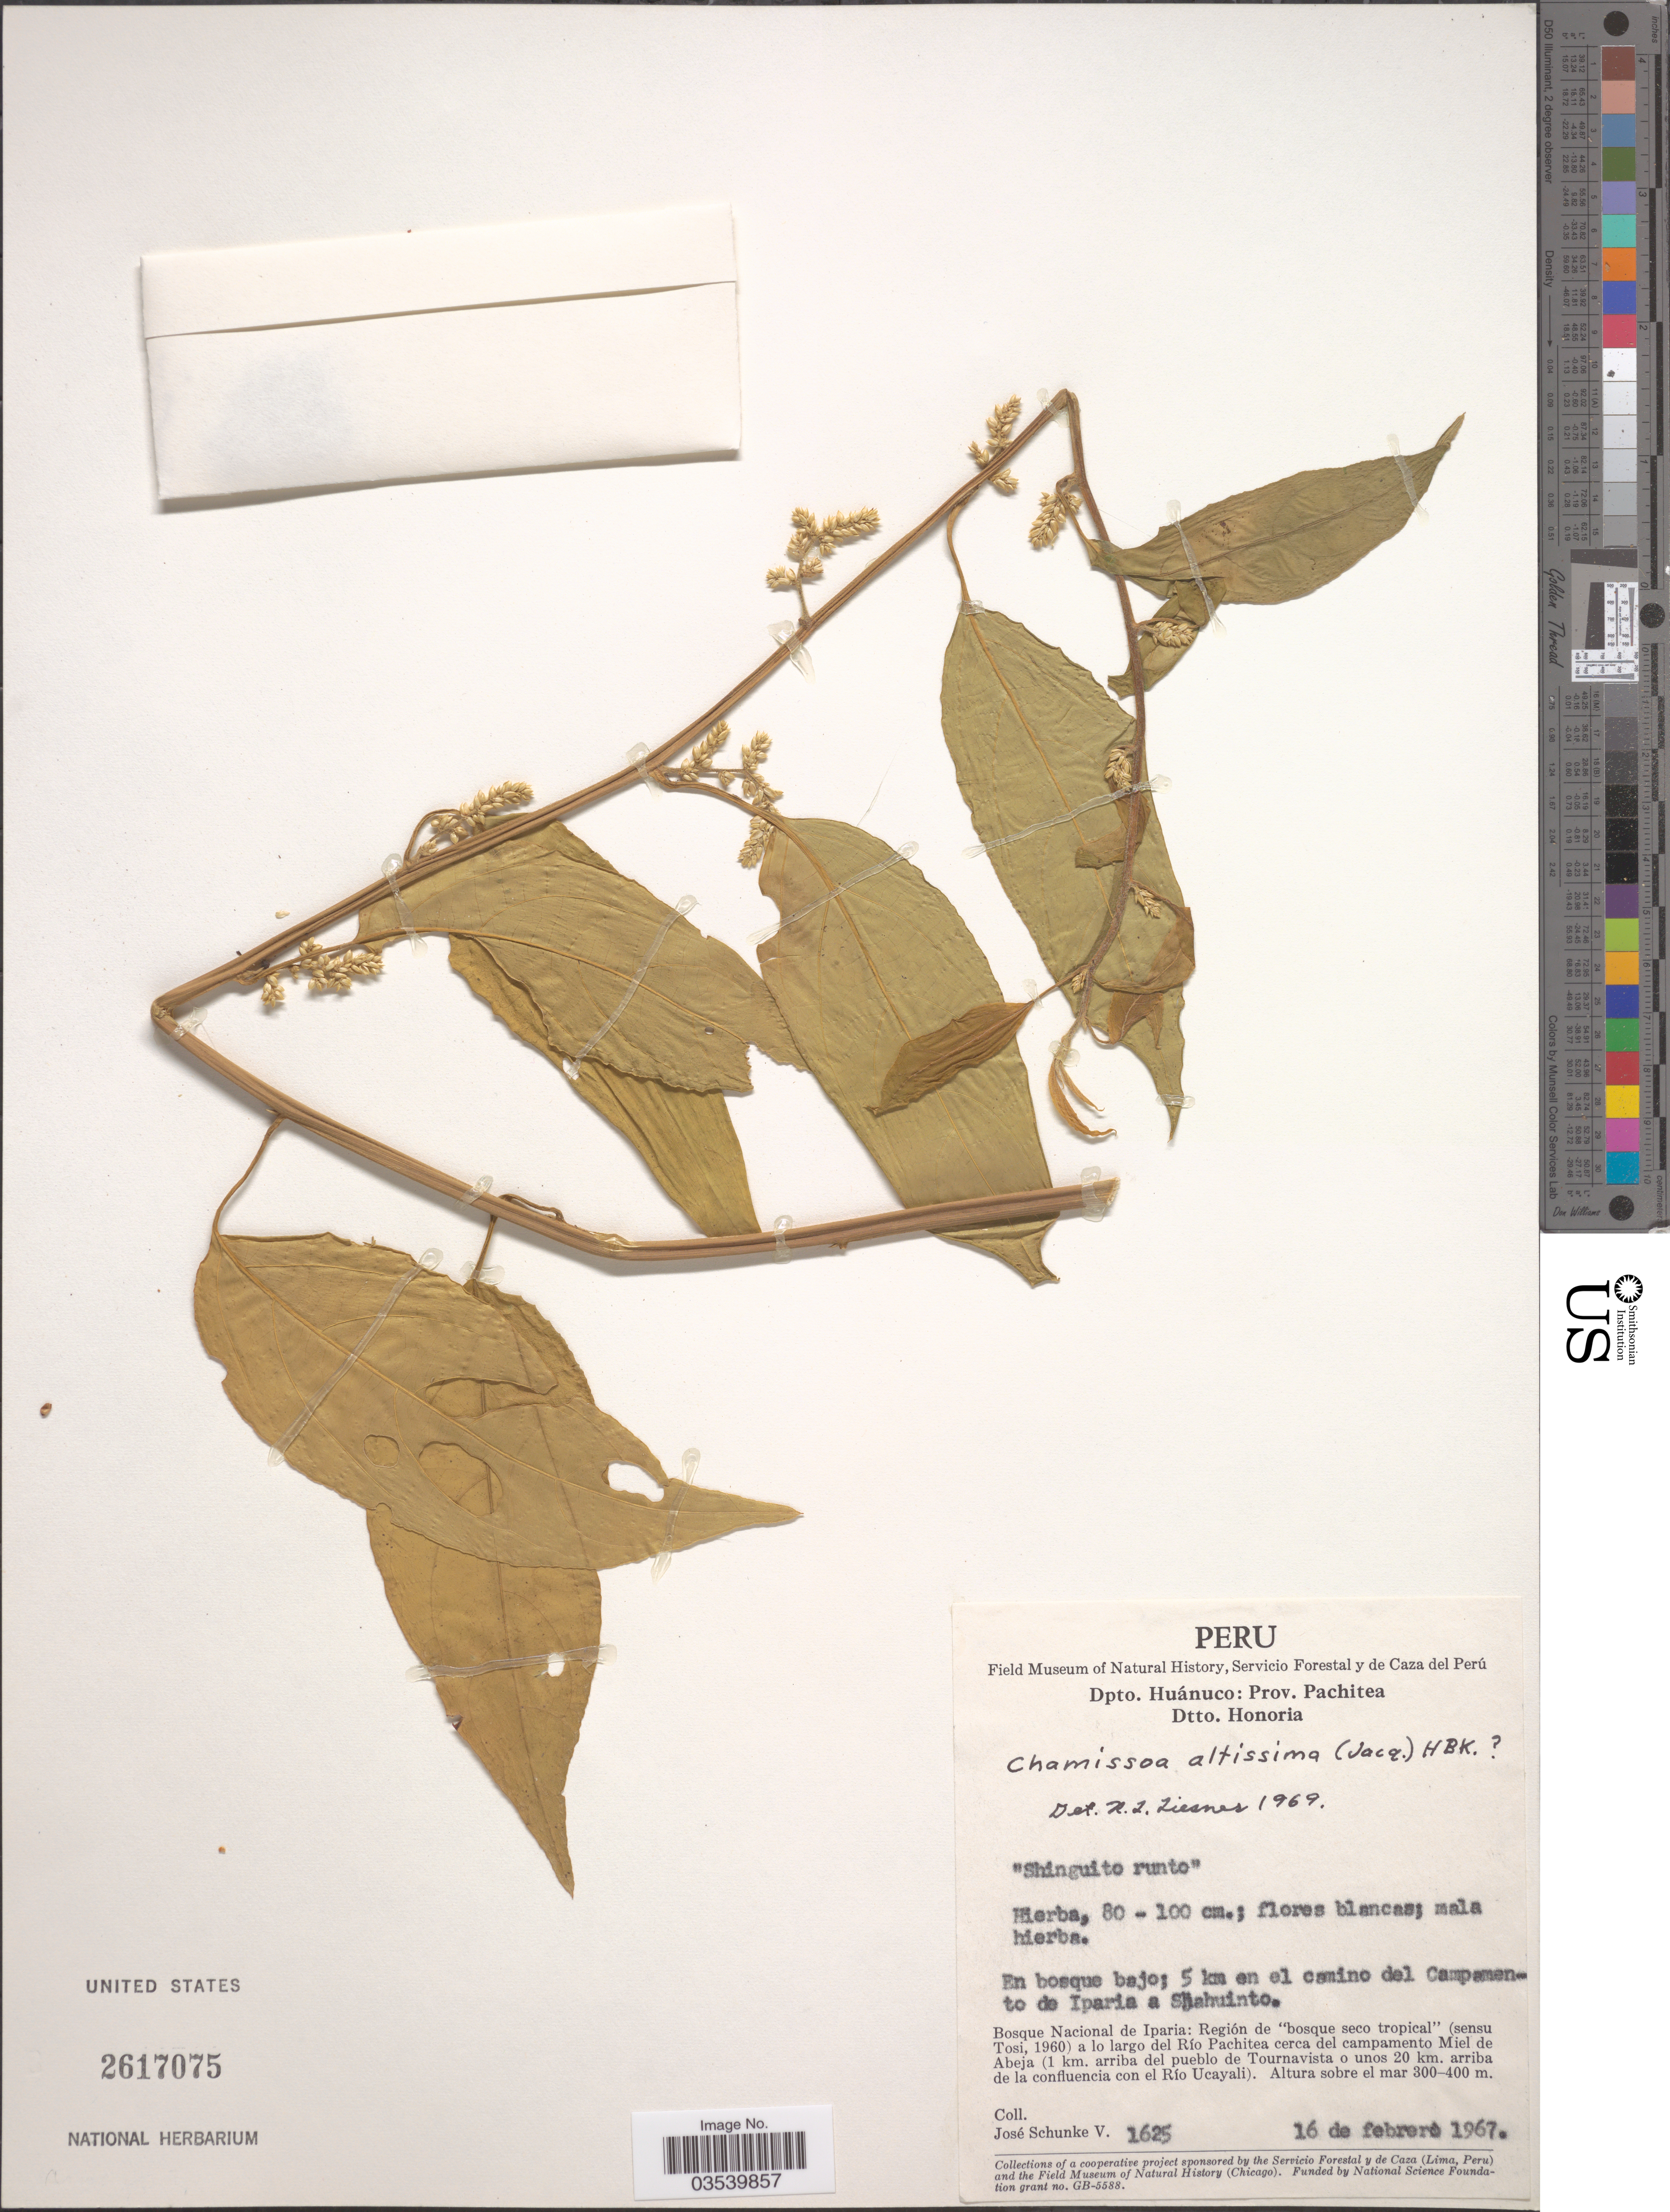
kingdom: Plantae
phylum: Tracheophyta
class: Magnoliopsida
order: Caryophyllales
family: Amaranthaceae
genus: Chamissoa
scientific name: Chamissoa altissima var. altissima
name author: (Jacq.) Kunth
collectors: J. Schunke Vigo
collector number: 1625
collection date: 1967-02-16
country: Peru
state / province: Huánuco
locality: Dpto. Huánuco: Prov. Pachitea. Dtto. Honoria. En bosque bajo; 5 km en el camino del Campamento de Iparia a Shahuinto. Bosque Nacional de Iparia; Región de "bosque seco tropical" (sensu Tosi, 1960) a lo largo del Río Pachitea cerca del campamento Miel de Abeja (1 km. arriba del pueblo de Tournavista o unos 20 km. arriba de la confluencia con el Río Ucayali).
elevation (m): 300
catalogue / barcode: US 2617075